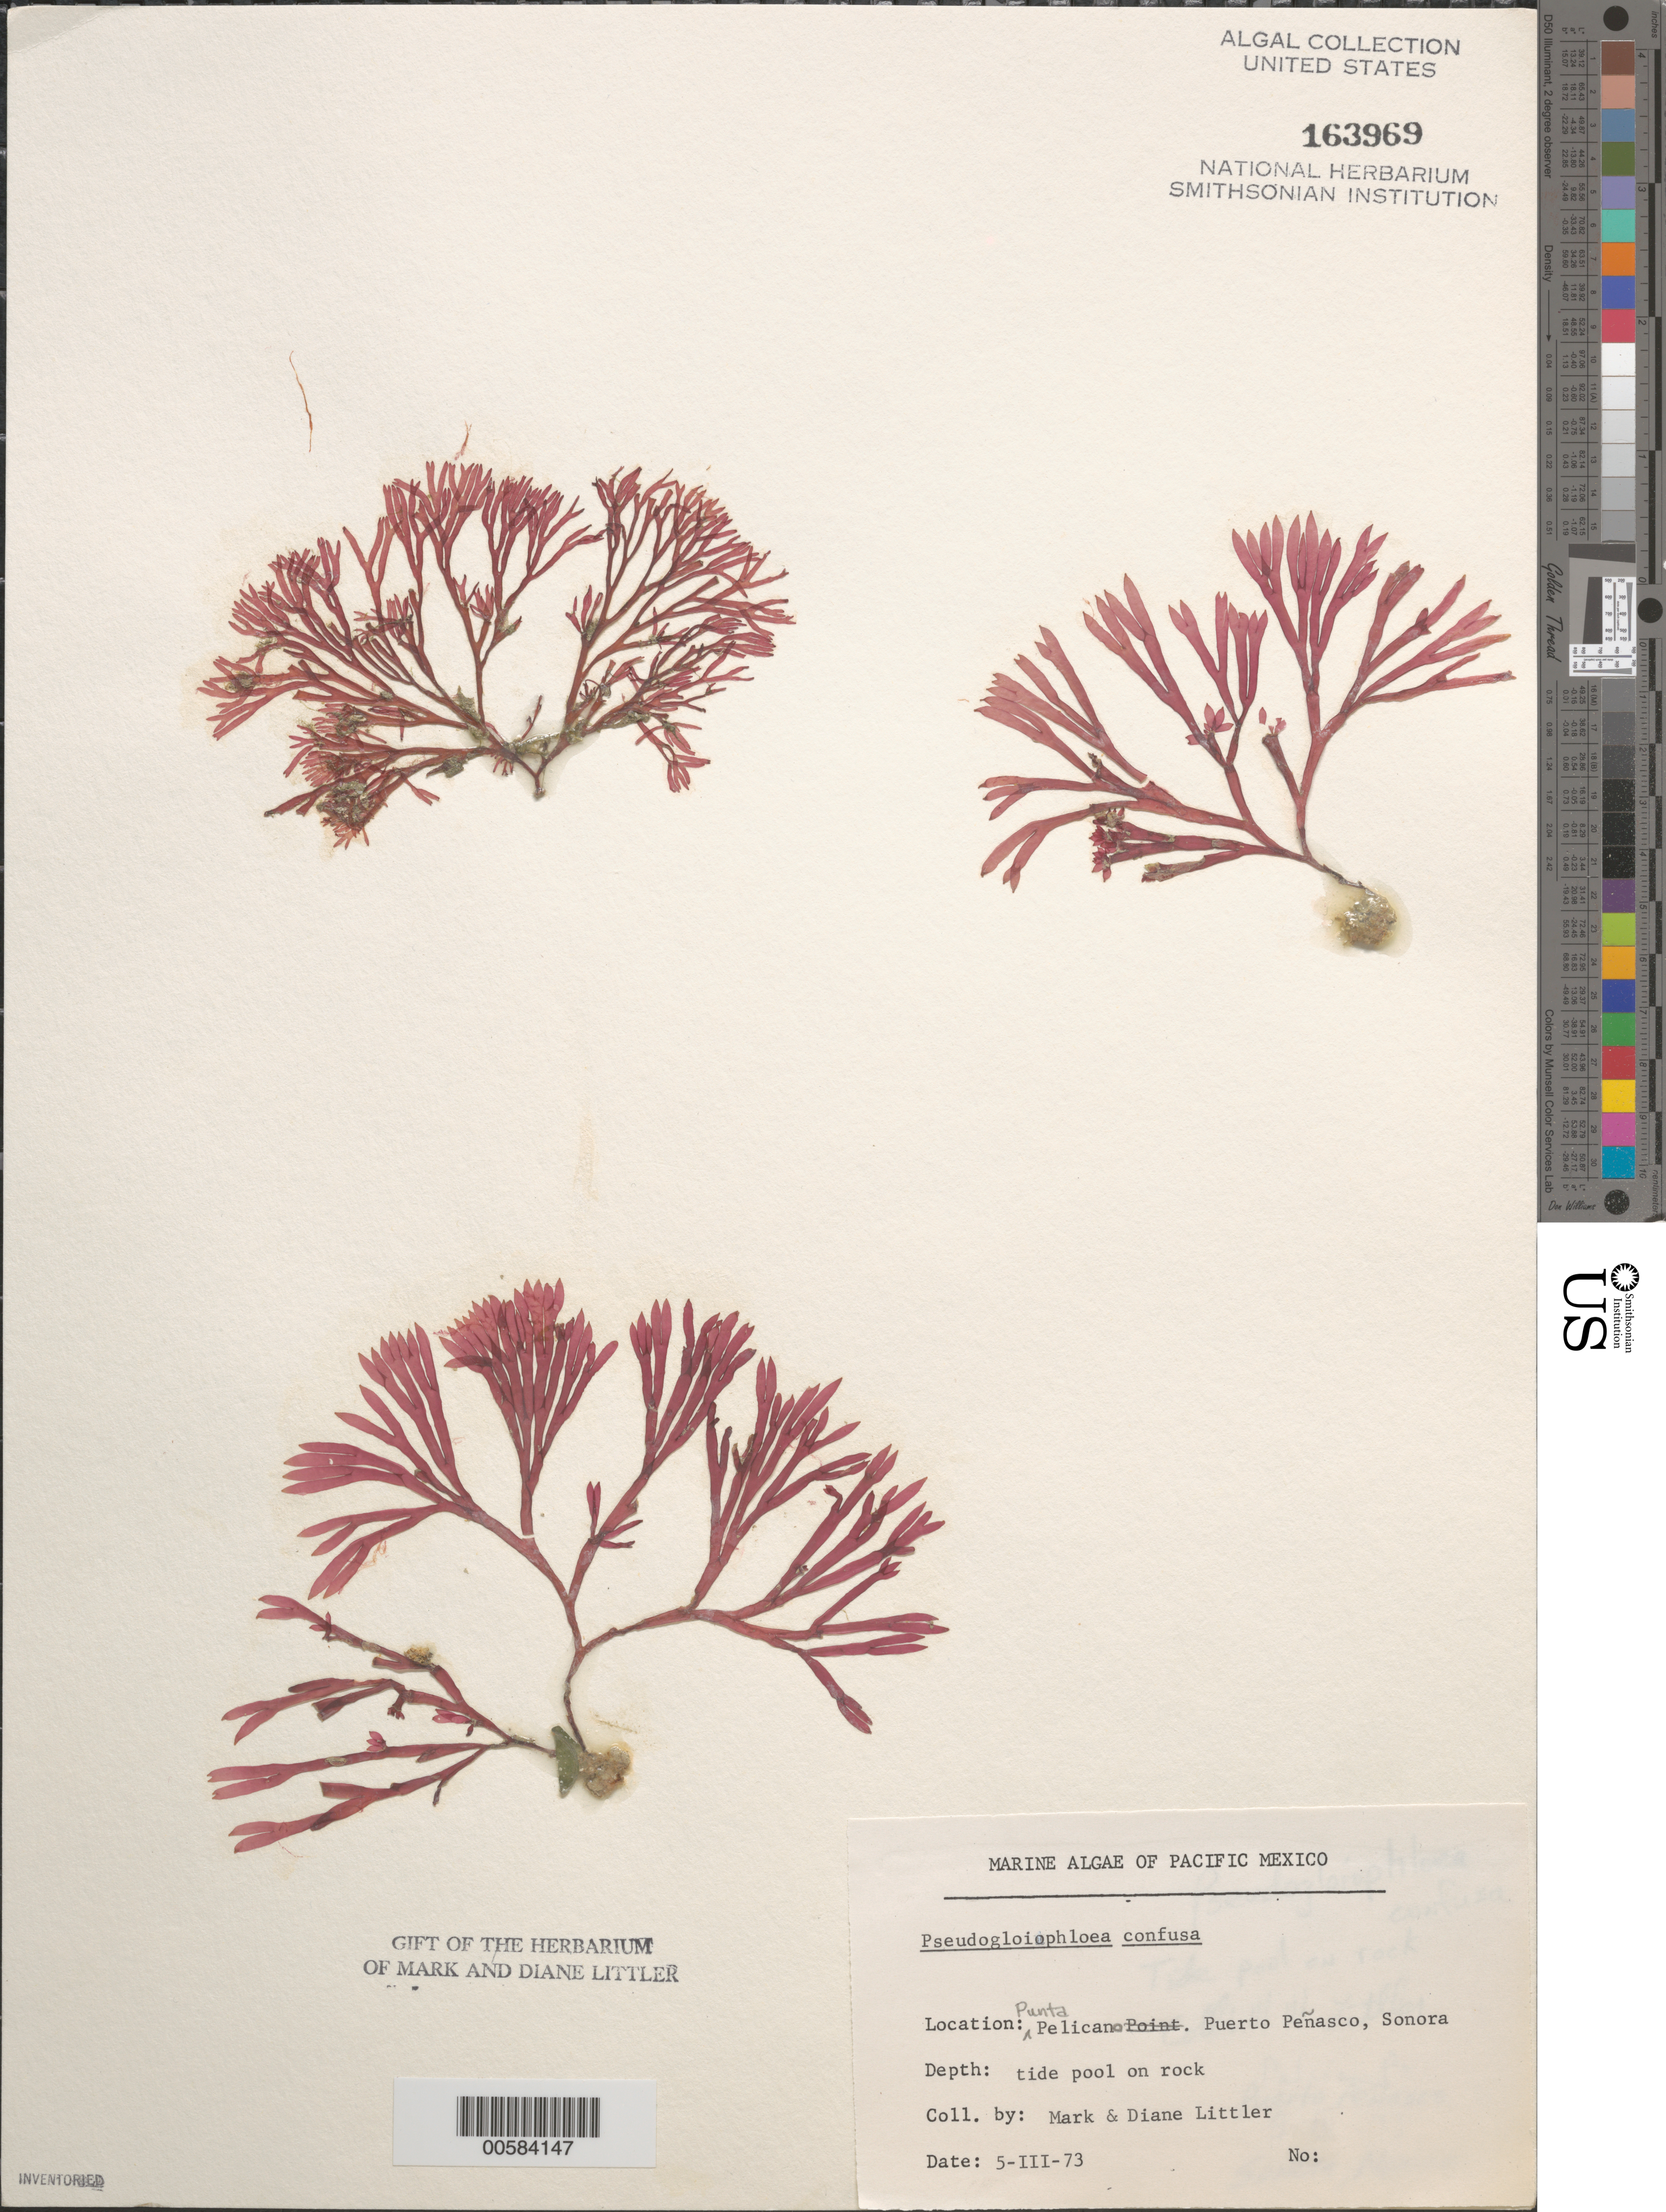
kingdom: Plantae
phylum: Rhodophyta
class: Florideophyceae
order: Nemaliales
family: Scinaiaceae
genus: Scinaia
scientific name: Scinaia confusa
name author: (Setch.) Huisman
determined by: Algae name updating Project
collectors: M. M. Littler & D. S. Littler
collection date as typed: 05 Mar 1973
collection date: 1973-03-05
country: Mexico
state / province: Sonora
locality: Punta Pelicano, Puerto Penasco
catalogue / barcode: US 163969